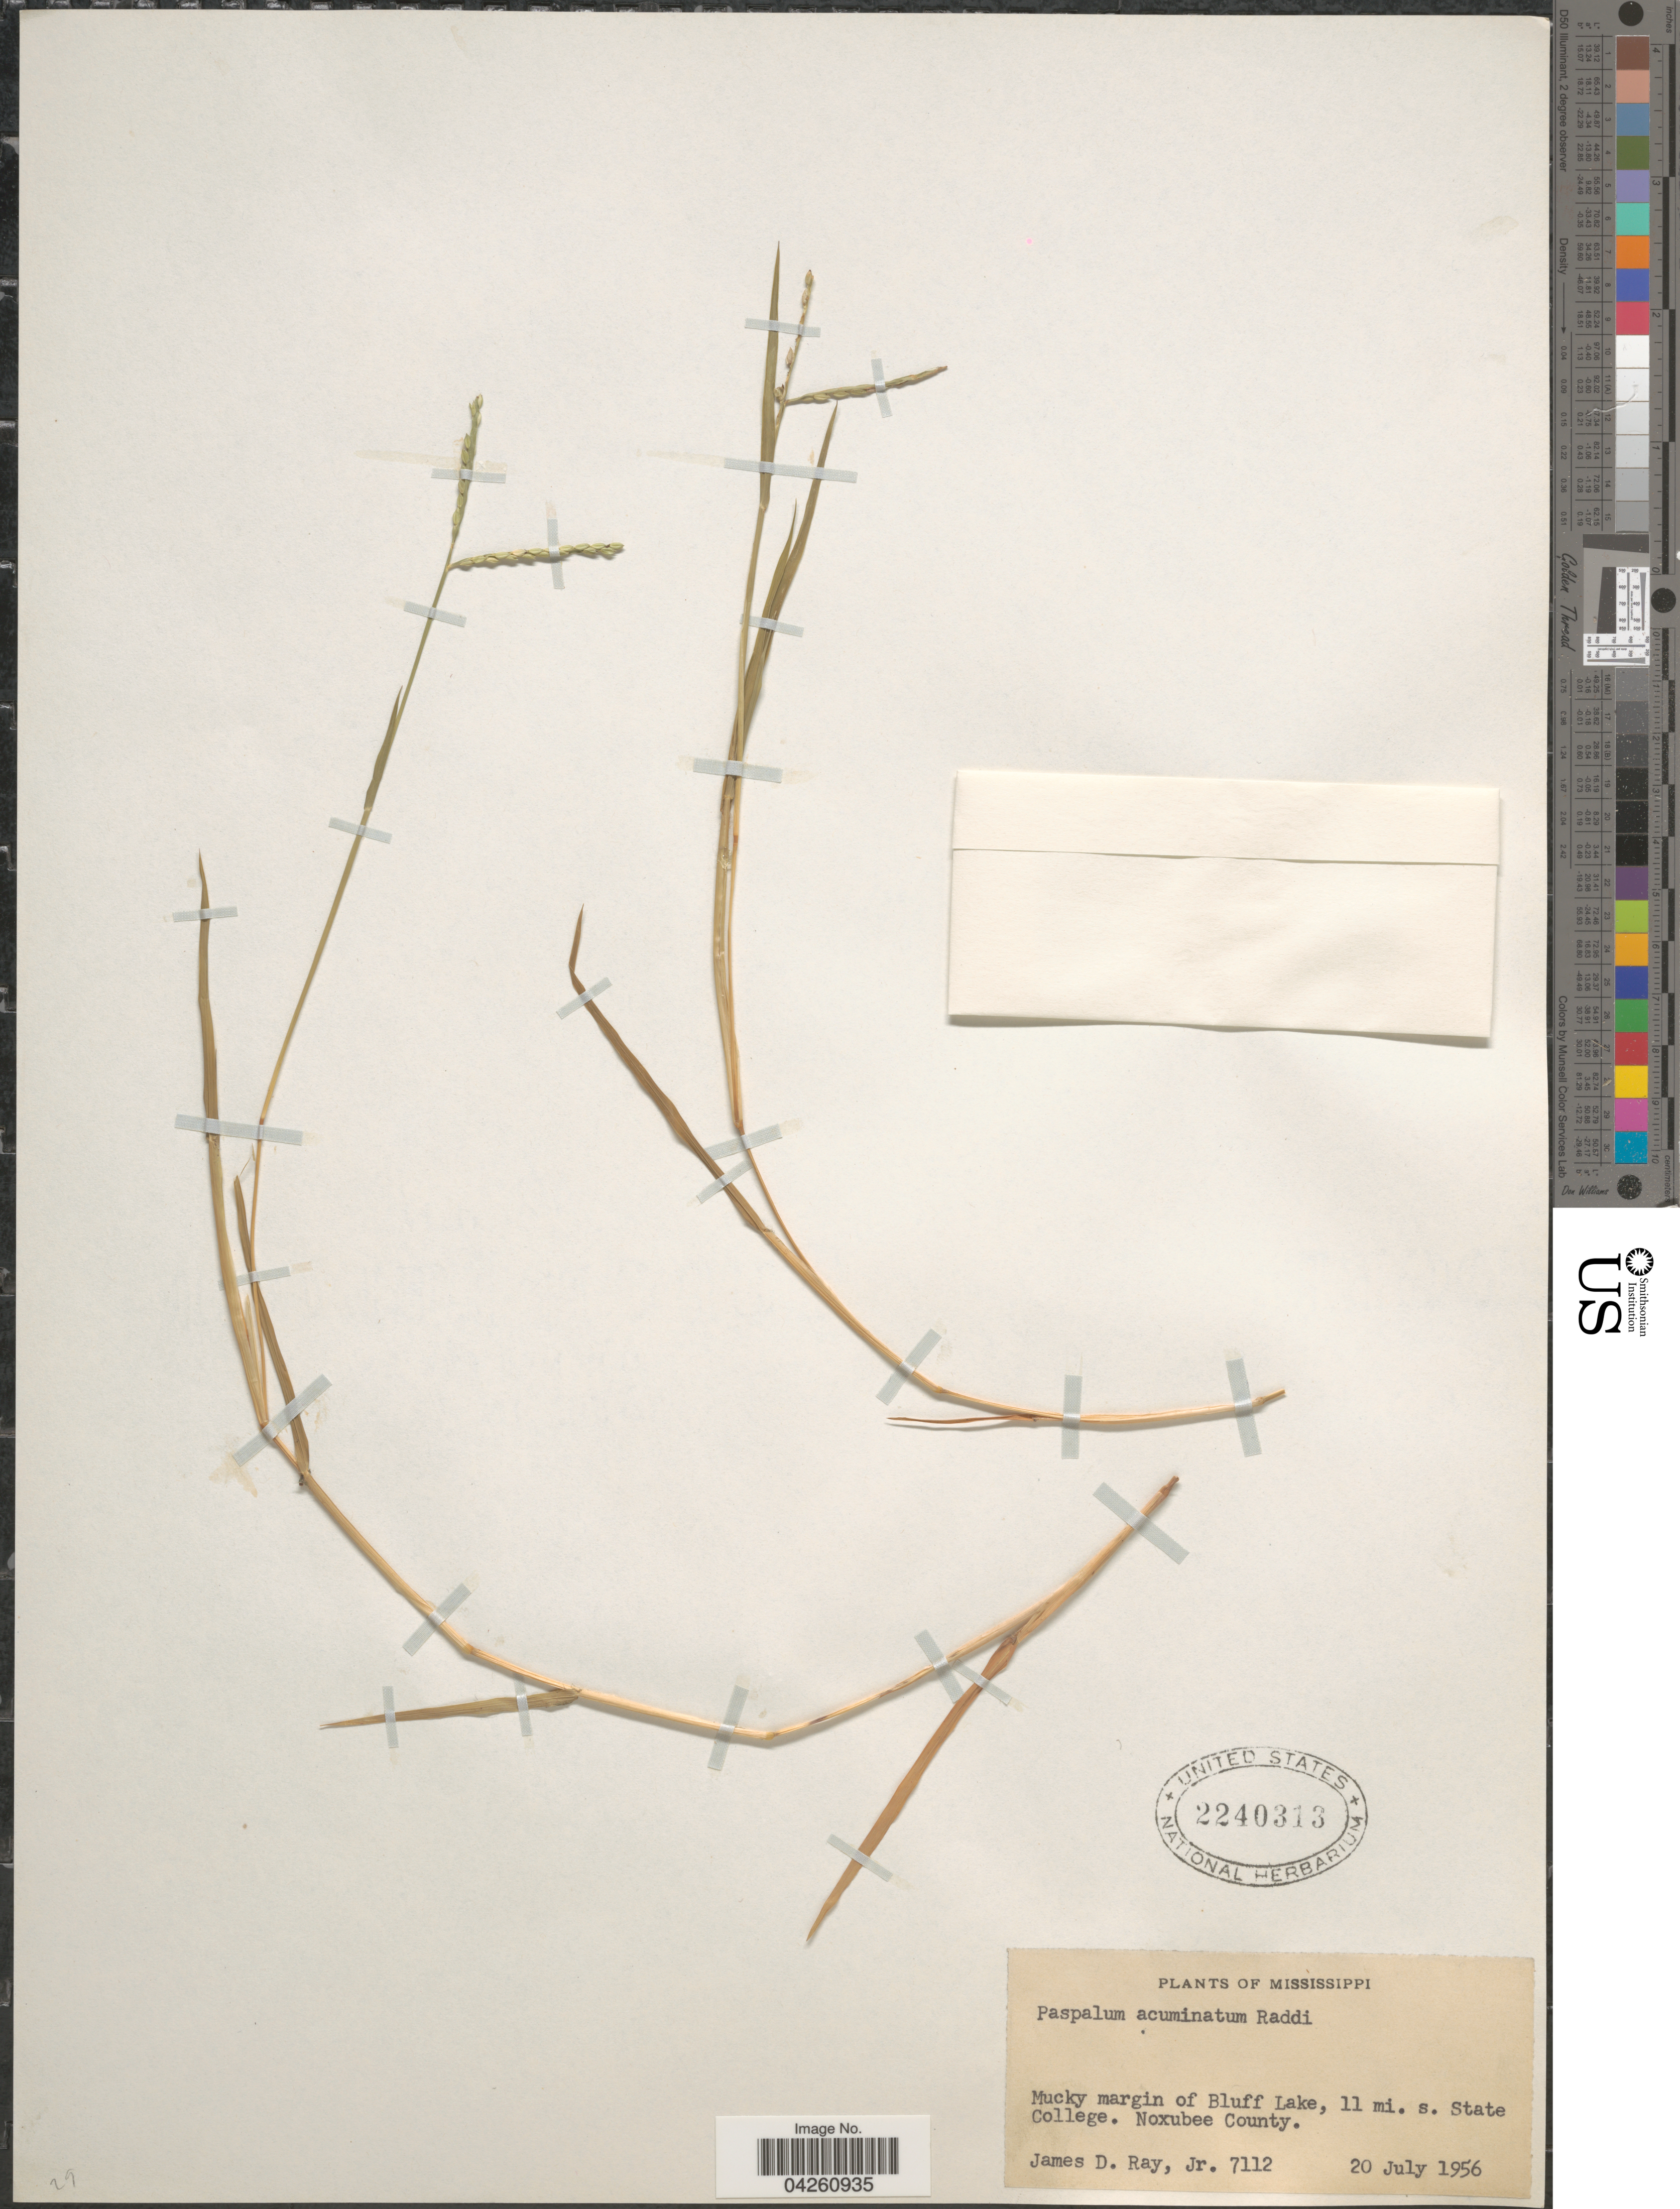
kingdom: Plantae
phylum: Tracheophyta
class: Liliopsida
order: Poales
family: Poaceae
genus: Paspalum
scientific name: Paspalum acuminatum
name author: Raddi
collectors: J. Ray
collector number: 7112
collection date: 1956-07-20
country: United States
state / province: Mississippi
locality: Mucky margin of Bluff Lake, 11 mi. s. State College. Noxubee County.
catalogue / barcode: US 2240313